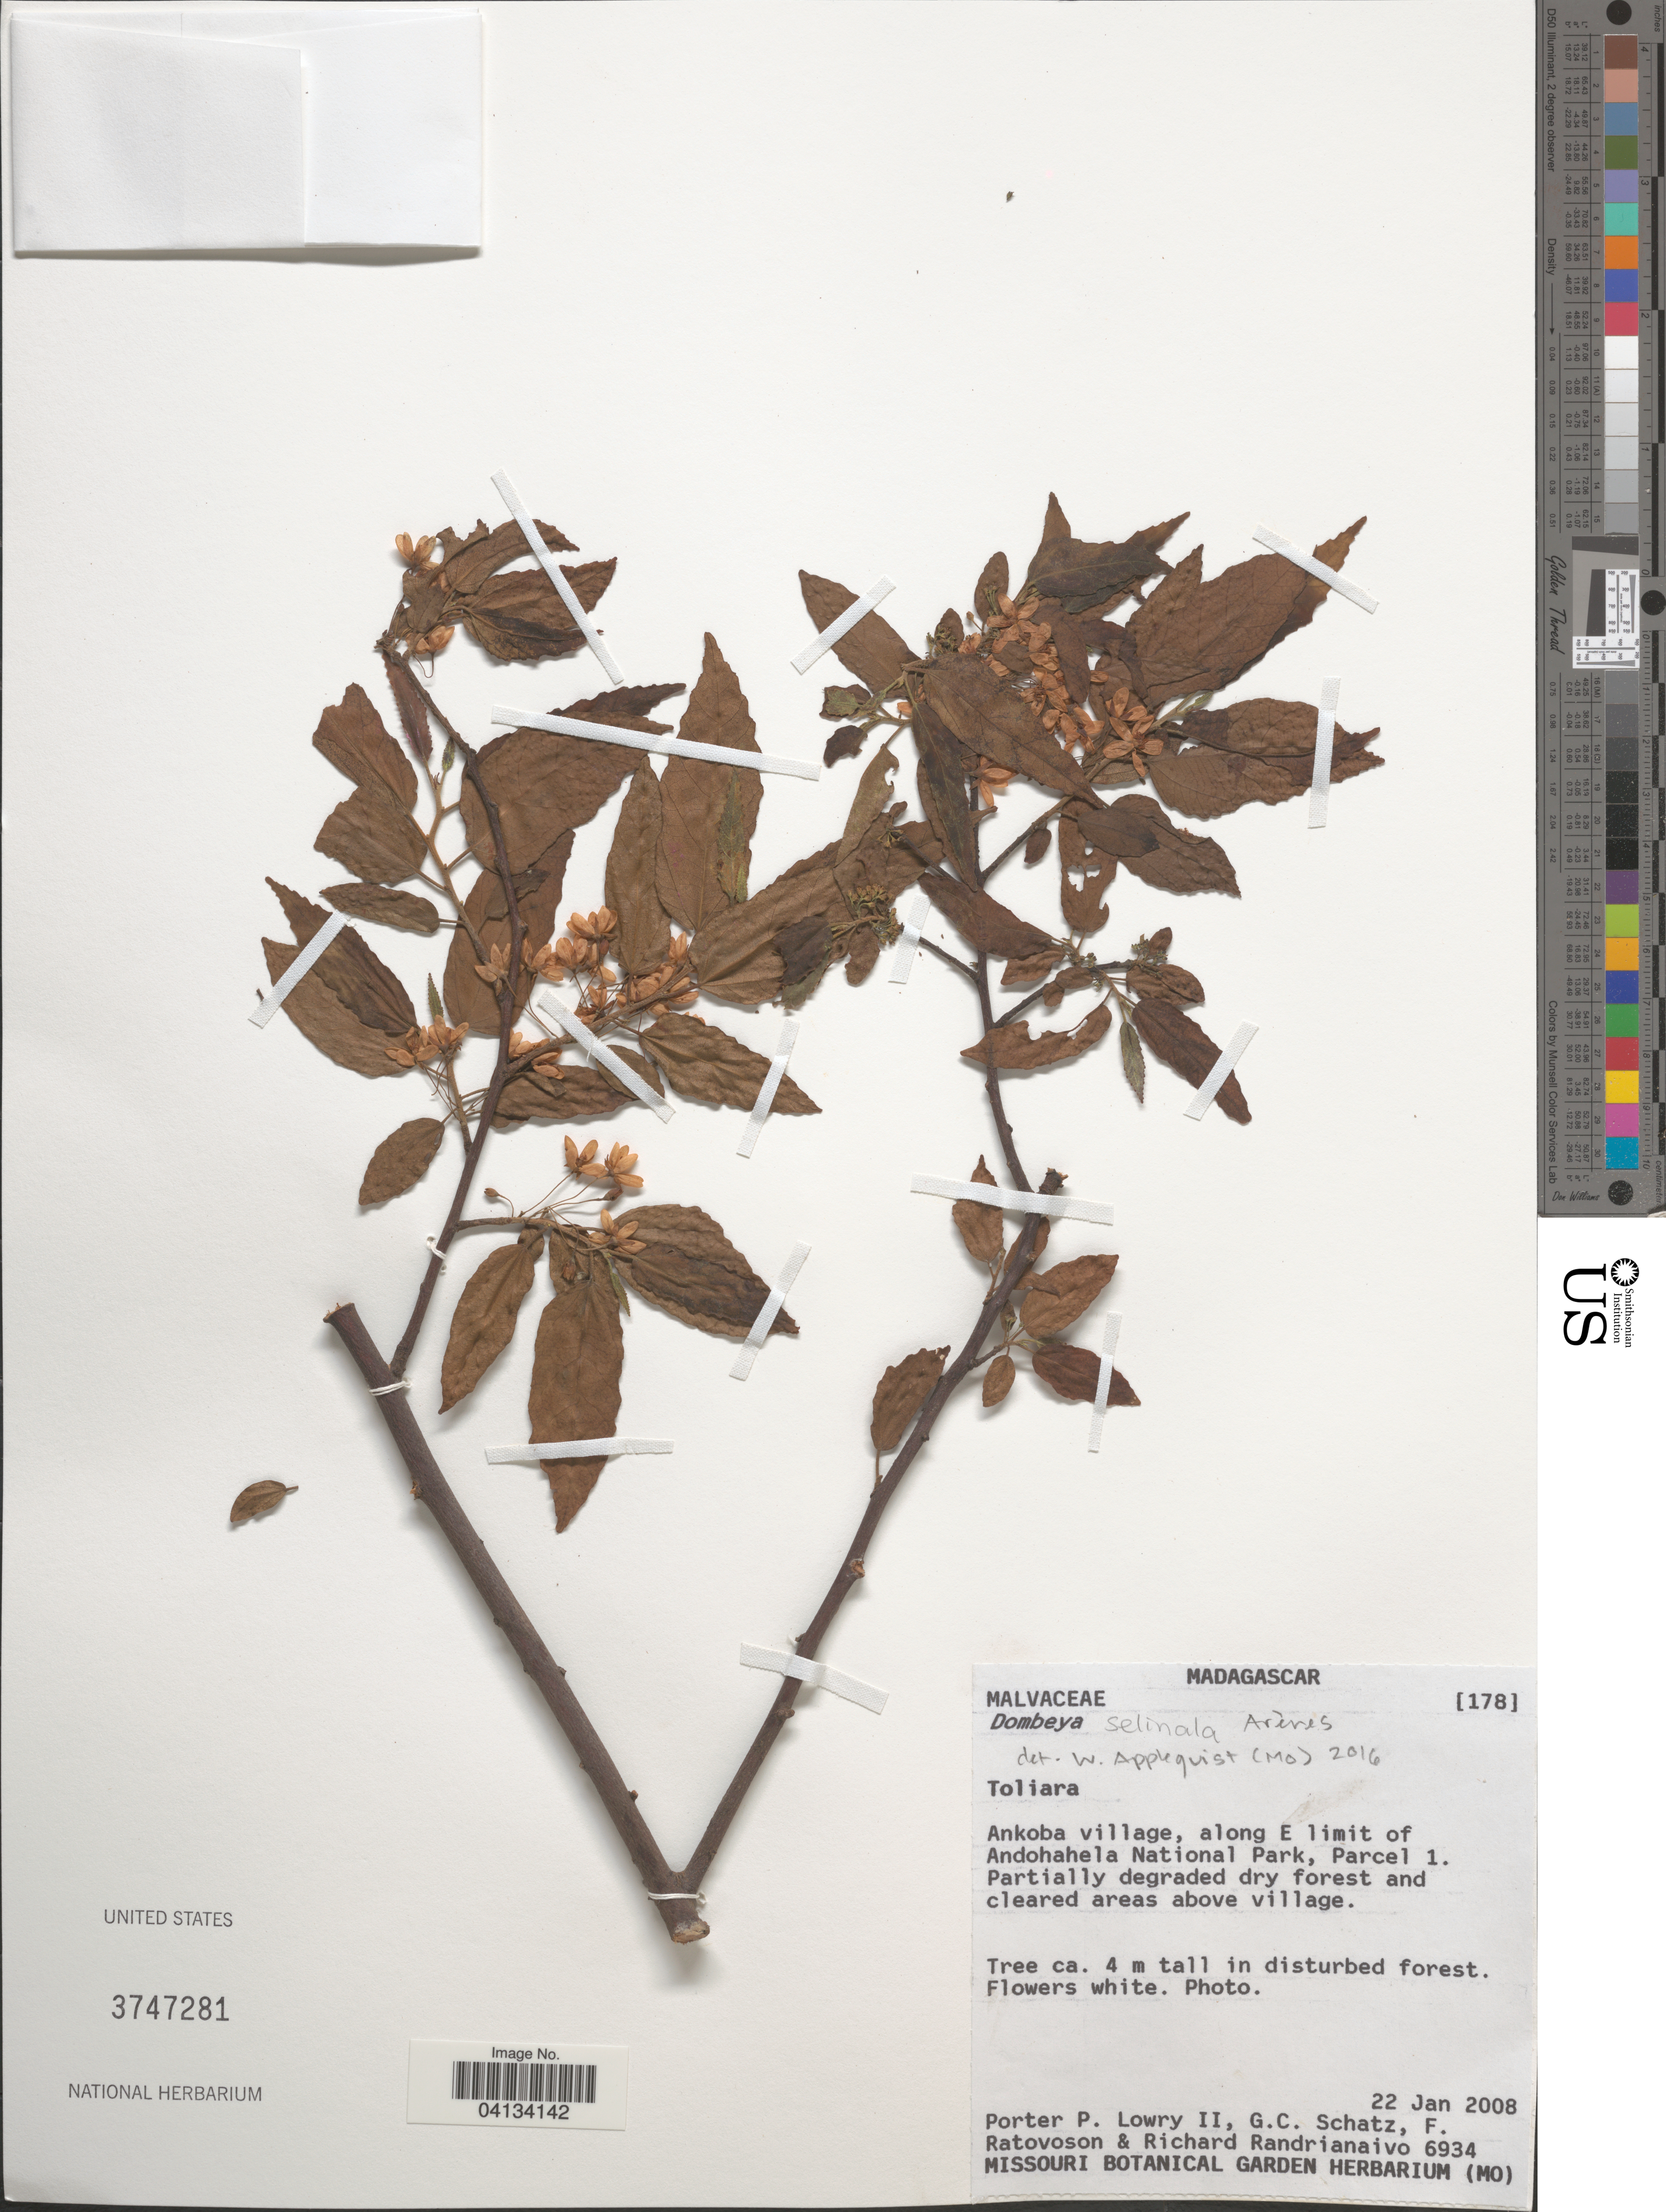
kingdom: Plantae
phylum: Tracheophyta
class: Magnoliopsida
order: Malvales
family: Malvaceae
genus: Dombeya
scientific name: Dombeya selinala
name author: Arènes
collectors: P. P. Lowry, G. C. Schatz, F. Ratovoson & R. Randrianaivo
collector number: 6934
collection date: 2008-01-22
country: Madagascar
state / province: Anosy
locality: Ankoba village, along E limit of Andohahela National Park, Parcel 1.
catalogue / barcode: US 3747281